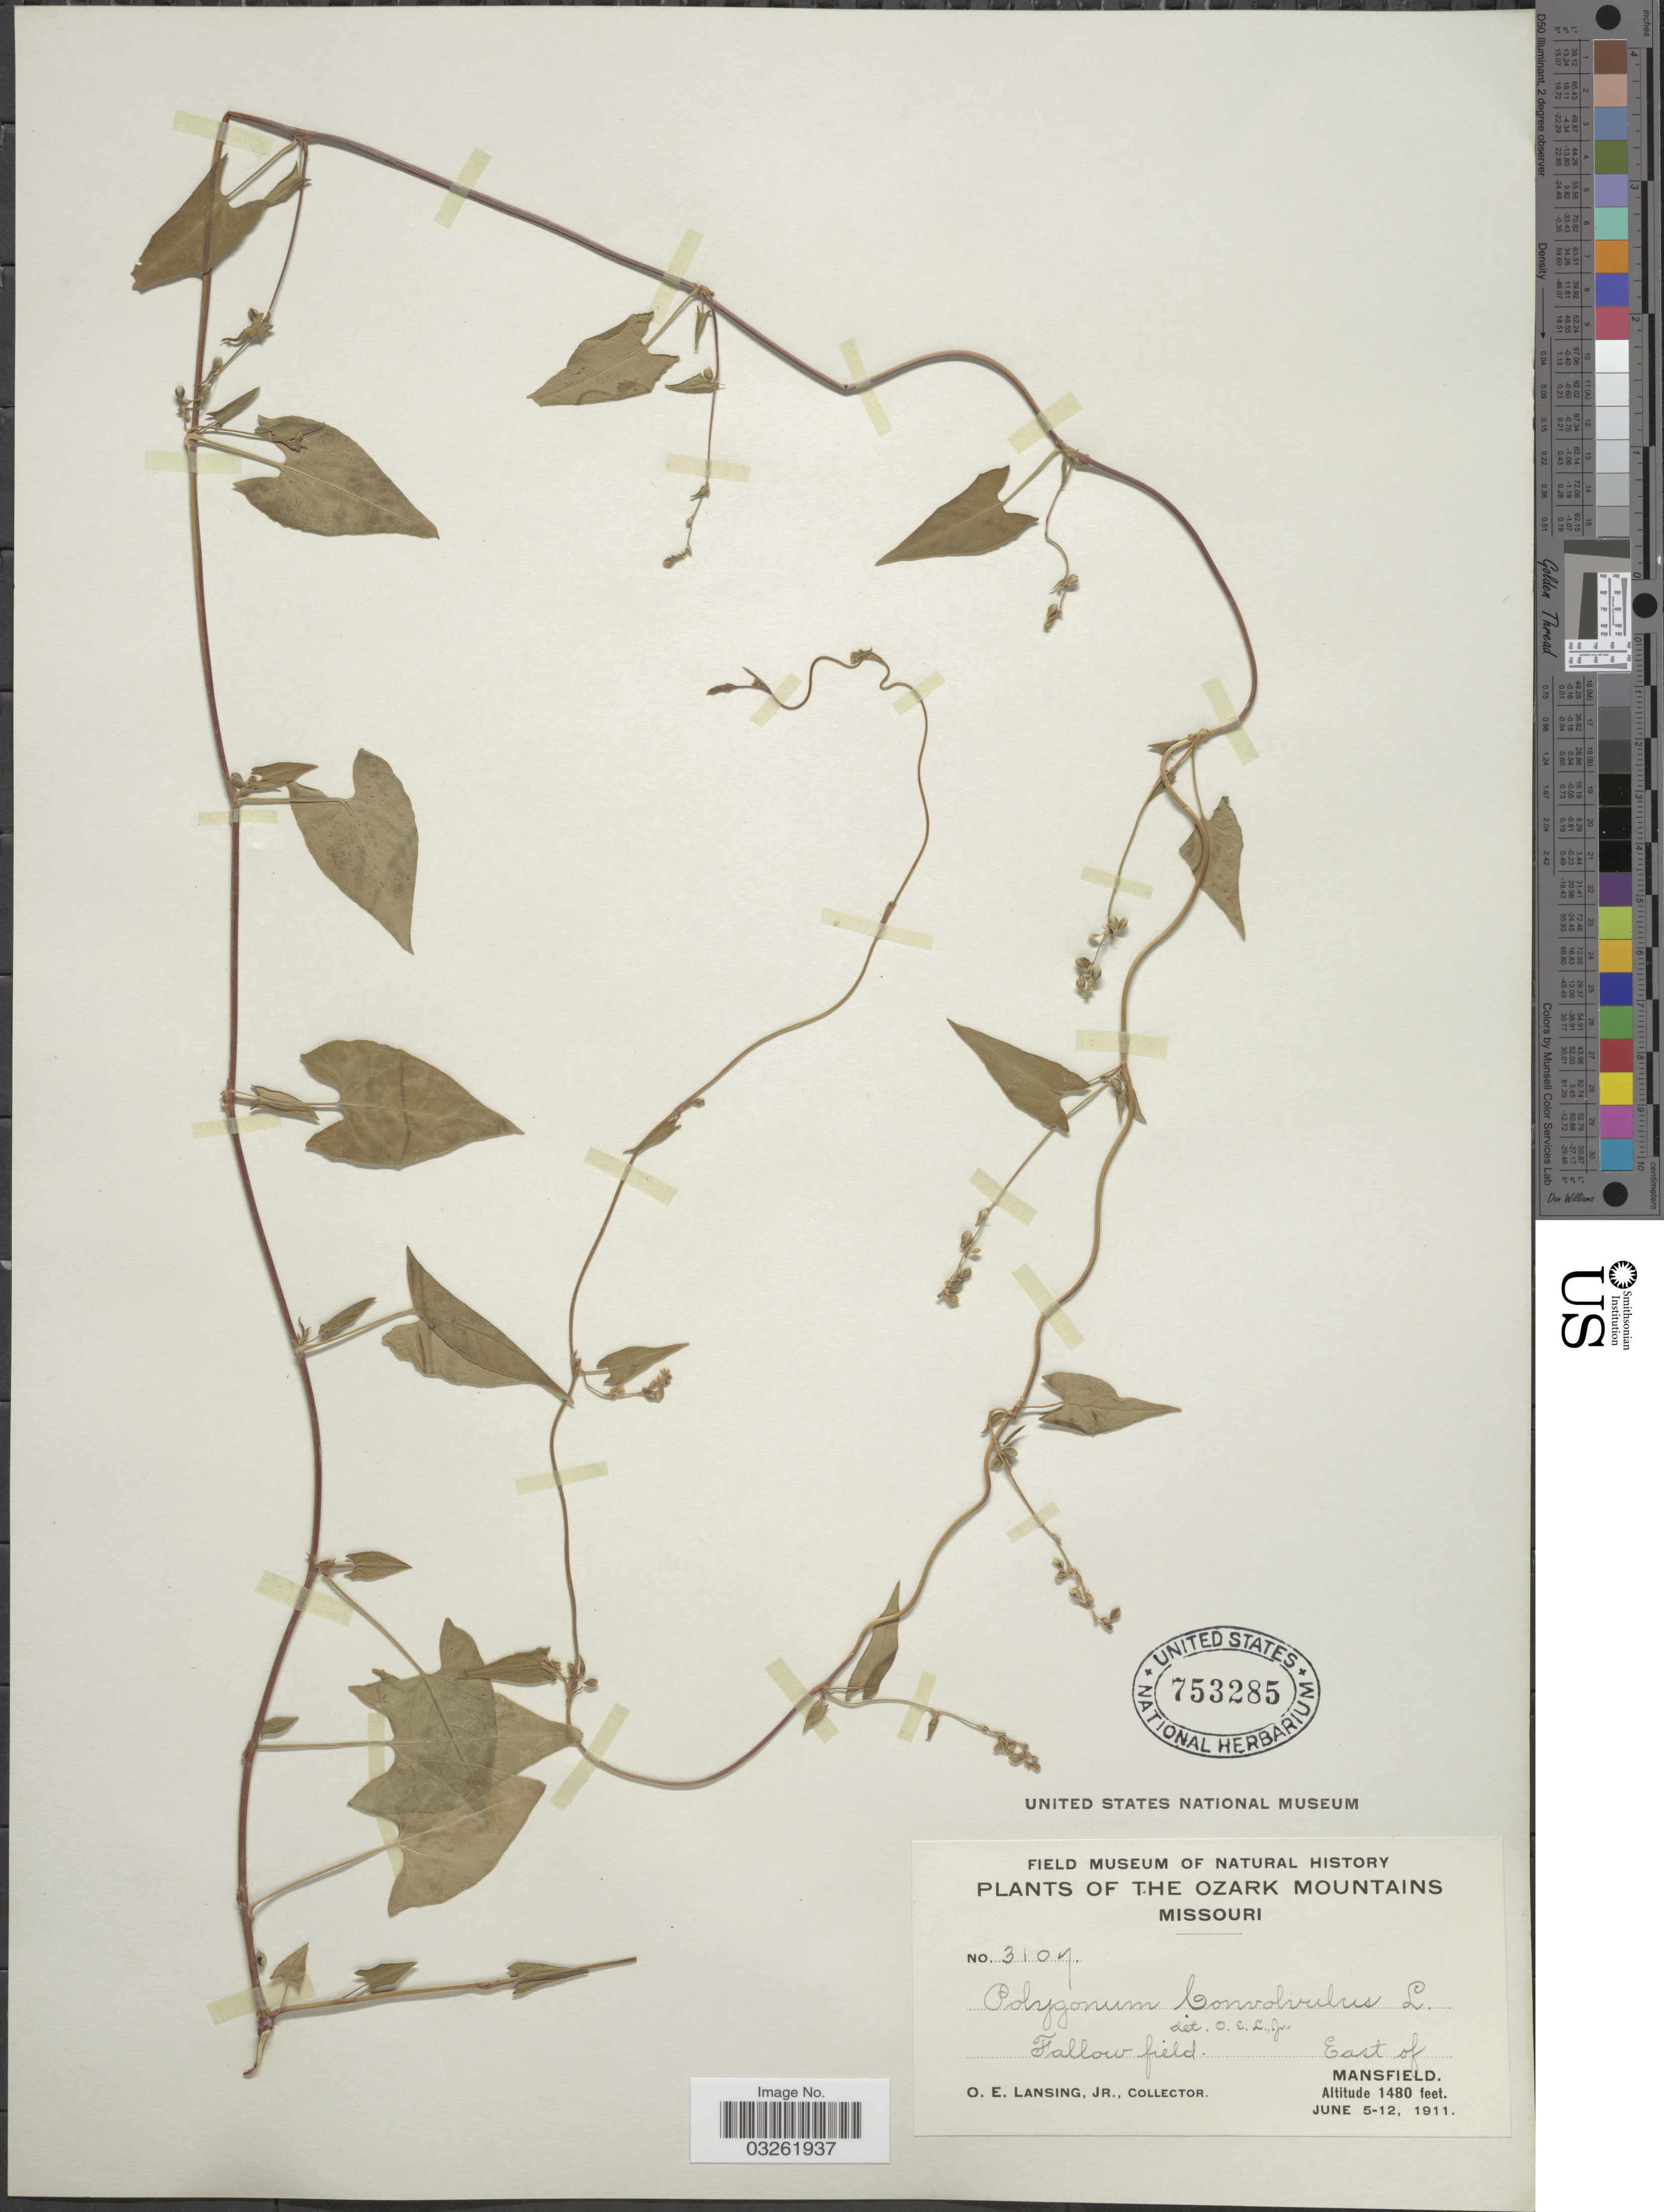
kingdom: Plantae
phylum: Tracheophyta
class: Magnoliopsida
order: Caryophyllales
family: Polygonaceae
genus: Fallopia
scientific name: Fallopia convolvulus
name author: (L.) Á. Löve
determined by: Strong, M. T., (US), Smithsonian Institution - National Museum of Natural History (UNITED STATES)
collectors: O. Lansing Jr.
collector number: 3107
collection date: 1911-06-05/1911-06-12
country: United States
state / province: Missouri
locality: Ozark Mountains. Fallow field. East of Mansfield.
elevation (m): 451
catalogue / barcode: US 753285